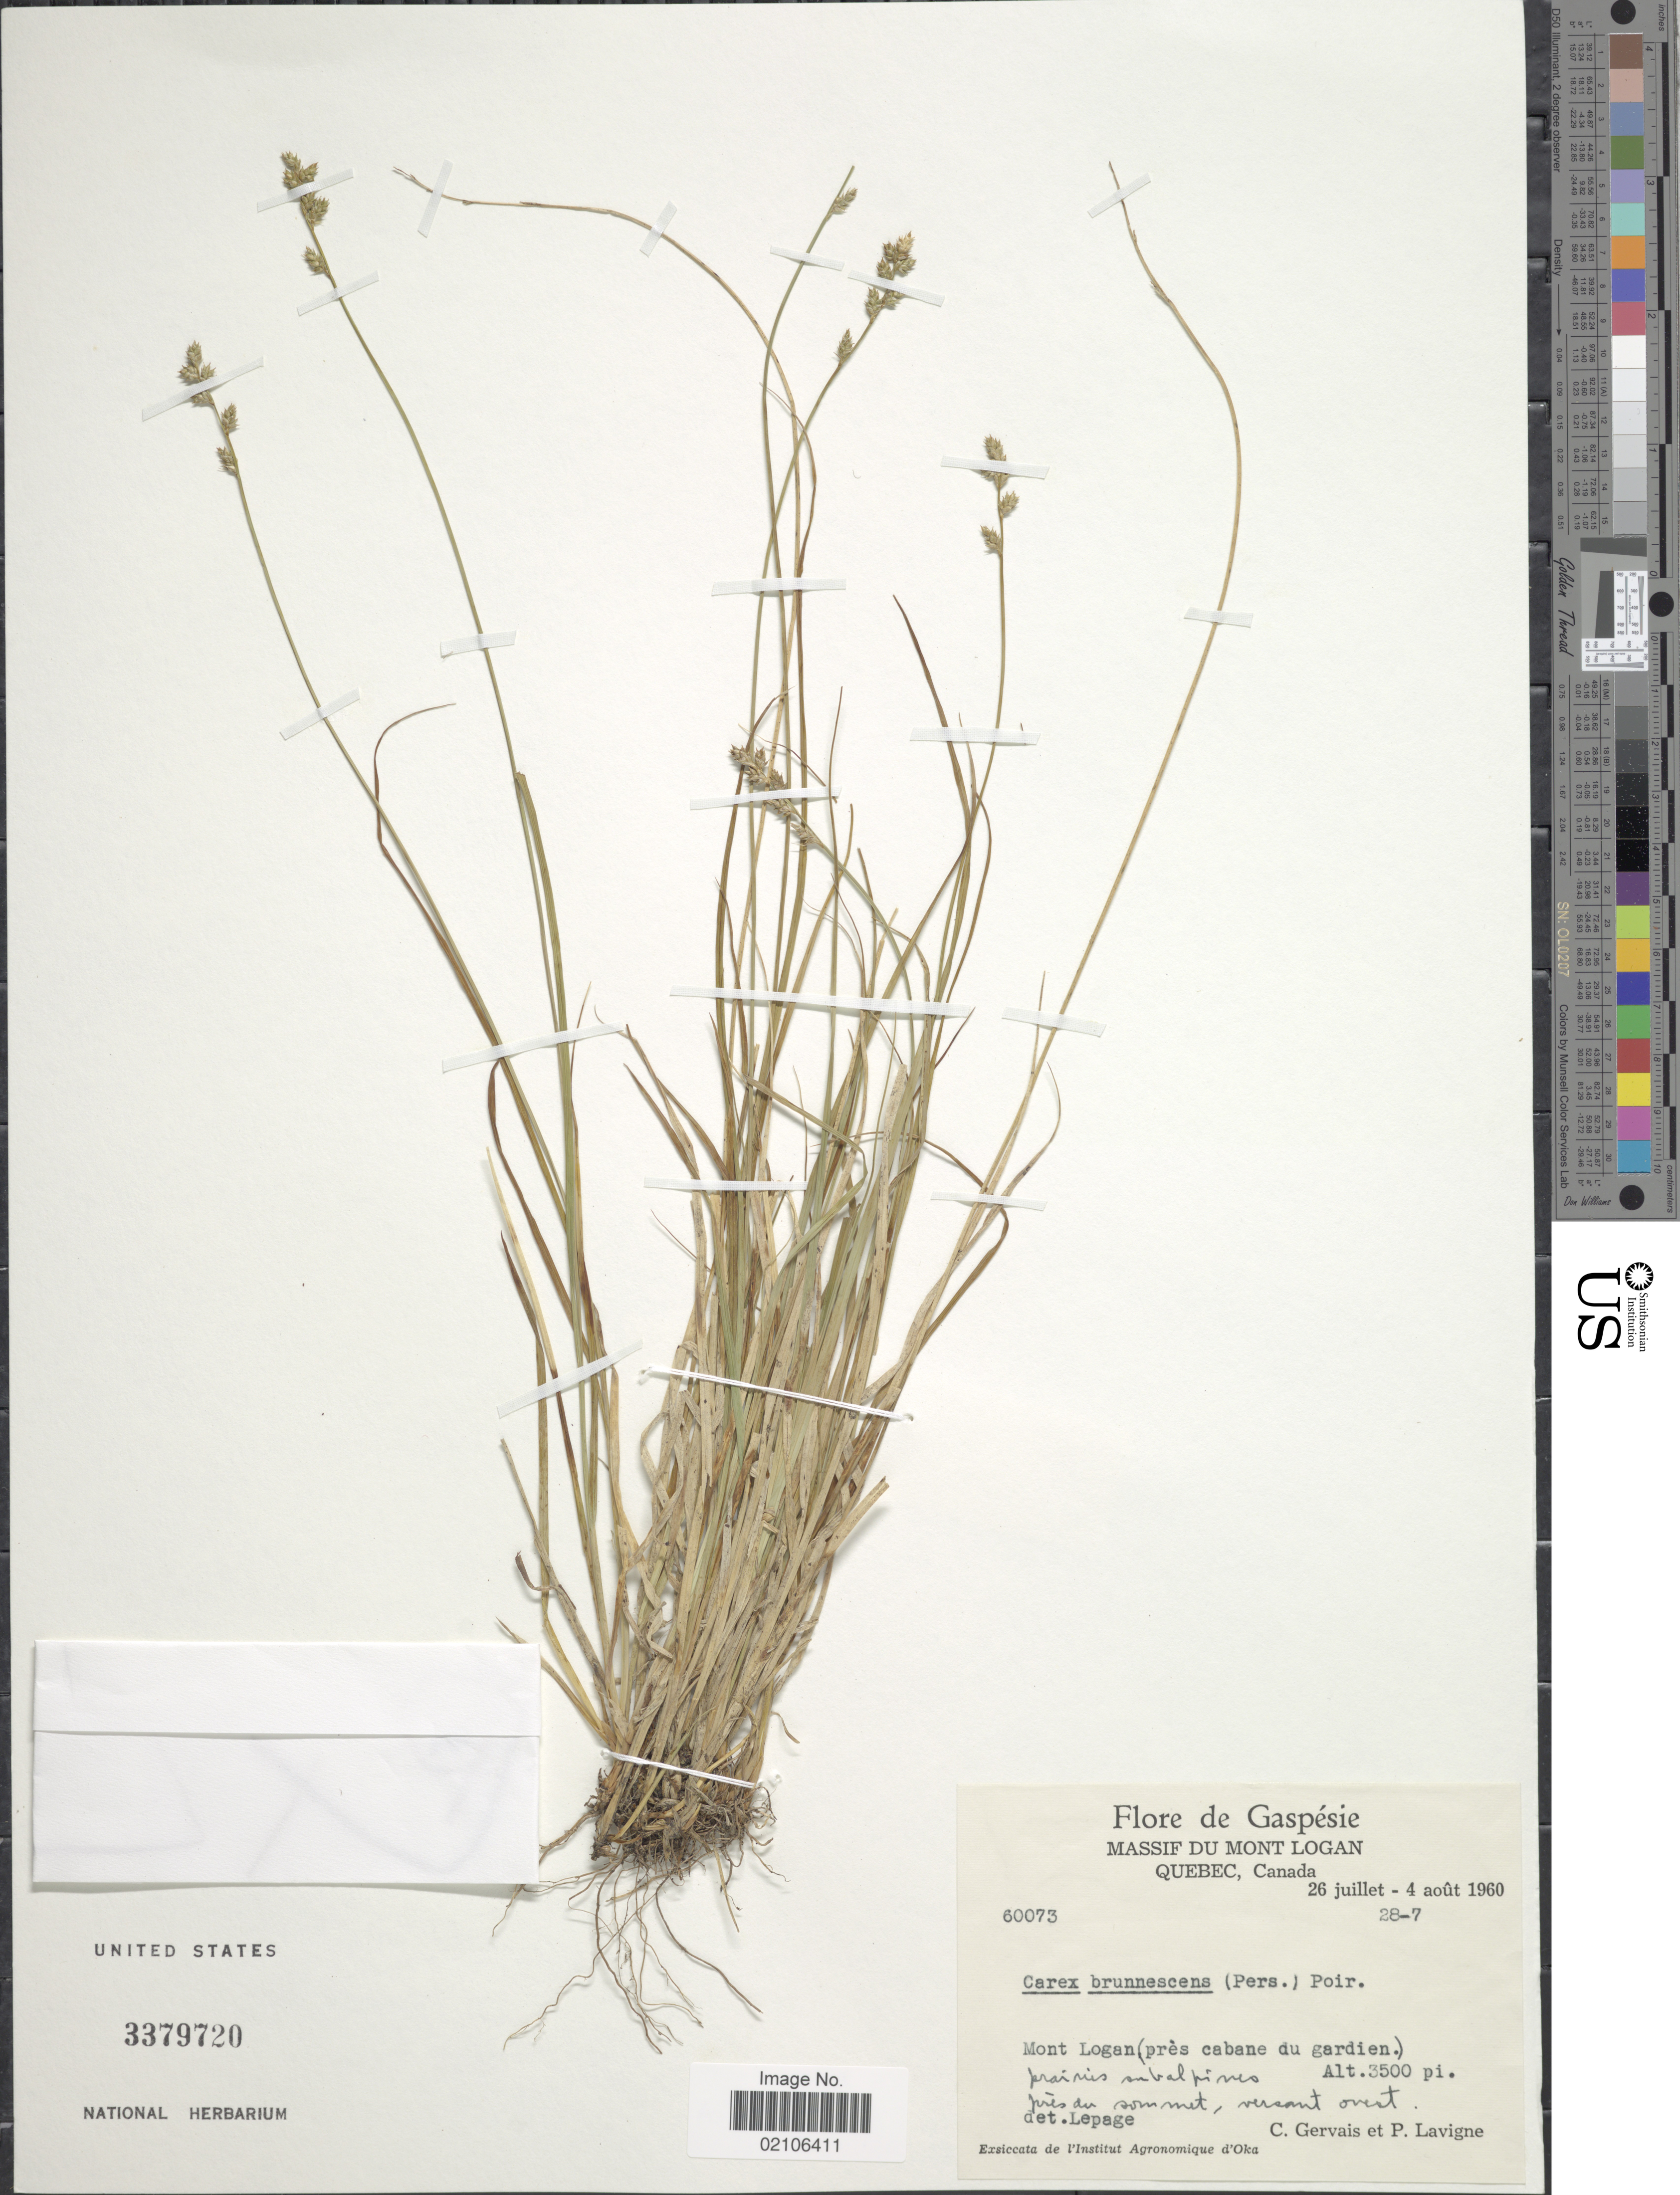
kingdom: Plantae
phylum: Tracheophyta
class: Liliopsida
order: Poales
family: Cyperaceae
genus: Carex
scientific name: Carex brunnescens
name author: (Pers.) Poir.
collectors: C. Gervais & P. Lavigne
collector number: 60073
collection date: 1960-07-28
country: Canada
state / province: Quebec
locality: Gaspesie, Massif du Mont Logan, Mont Logan (pres cabane du gardien)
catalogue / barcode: US 3379720